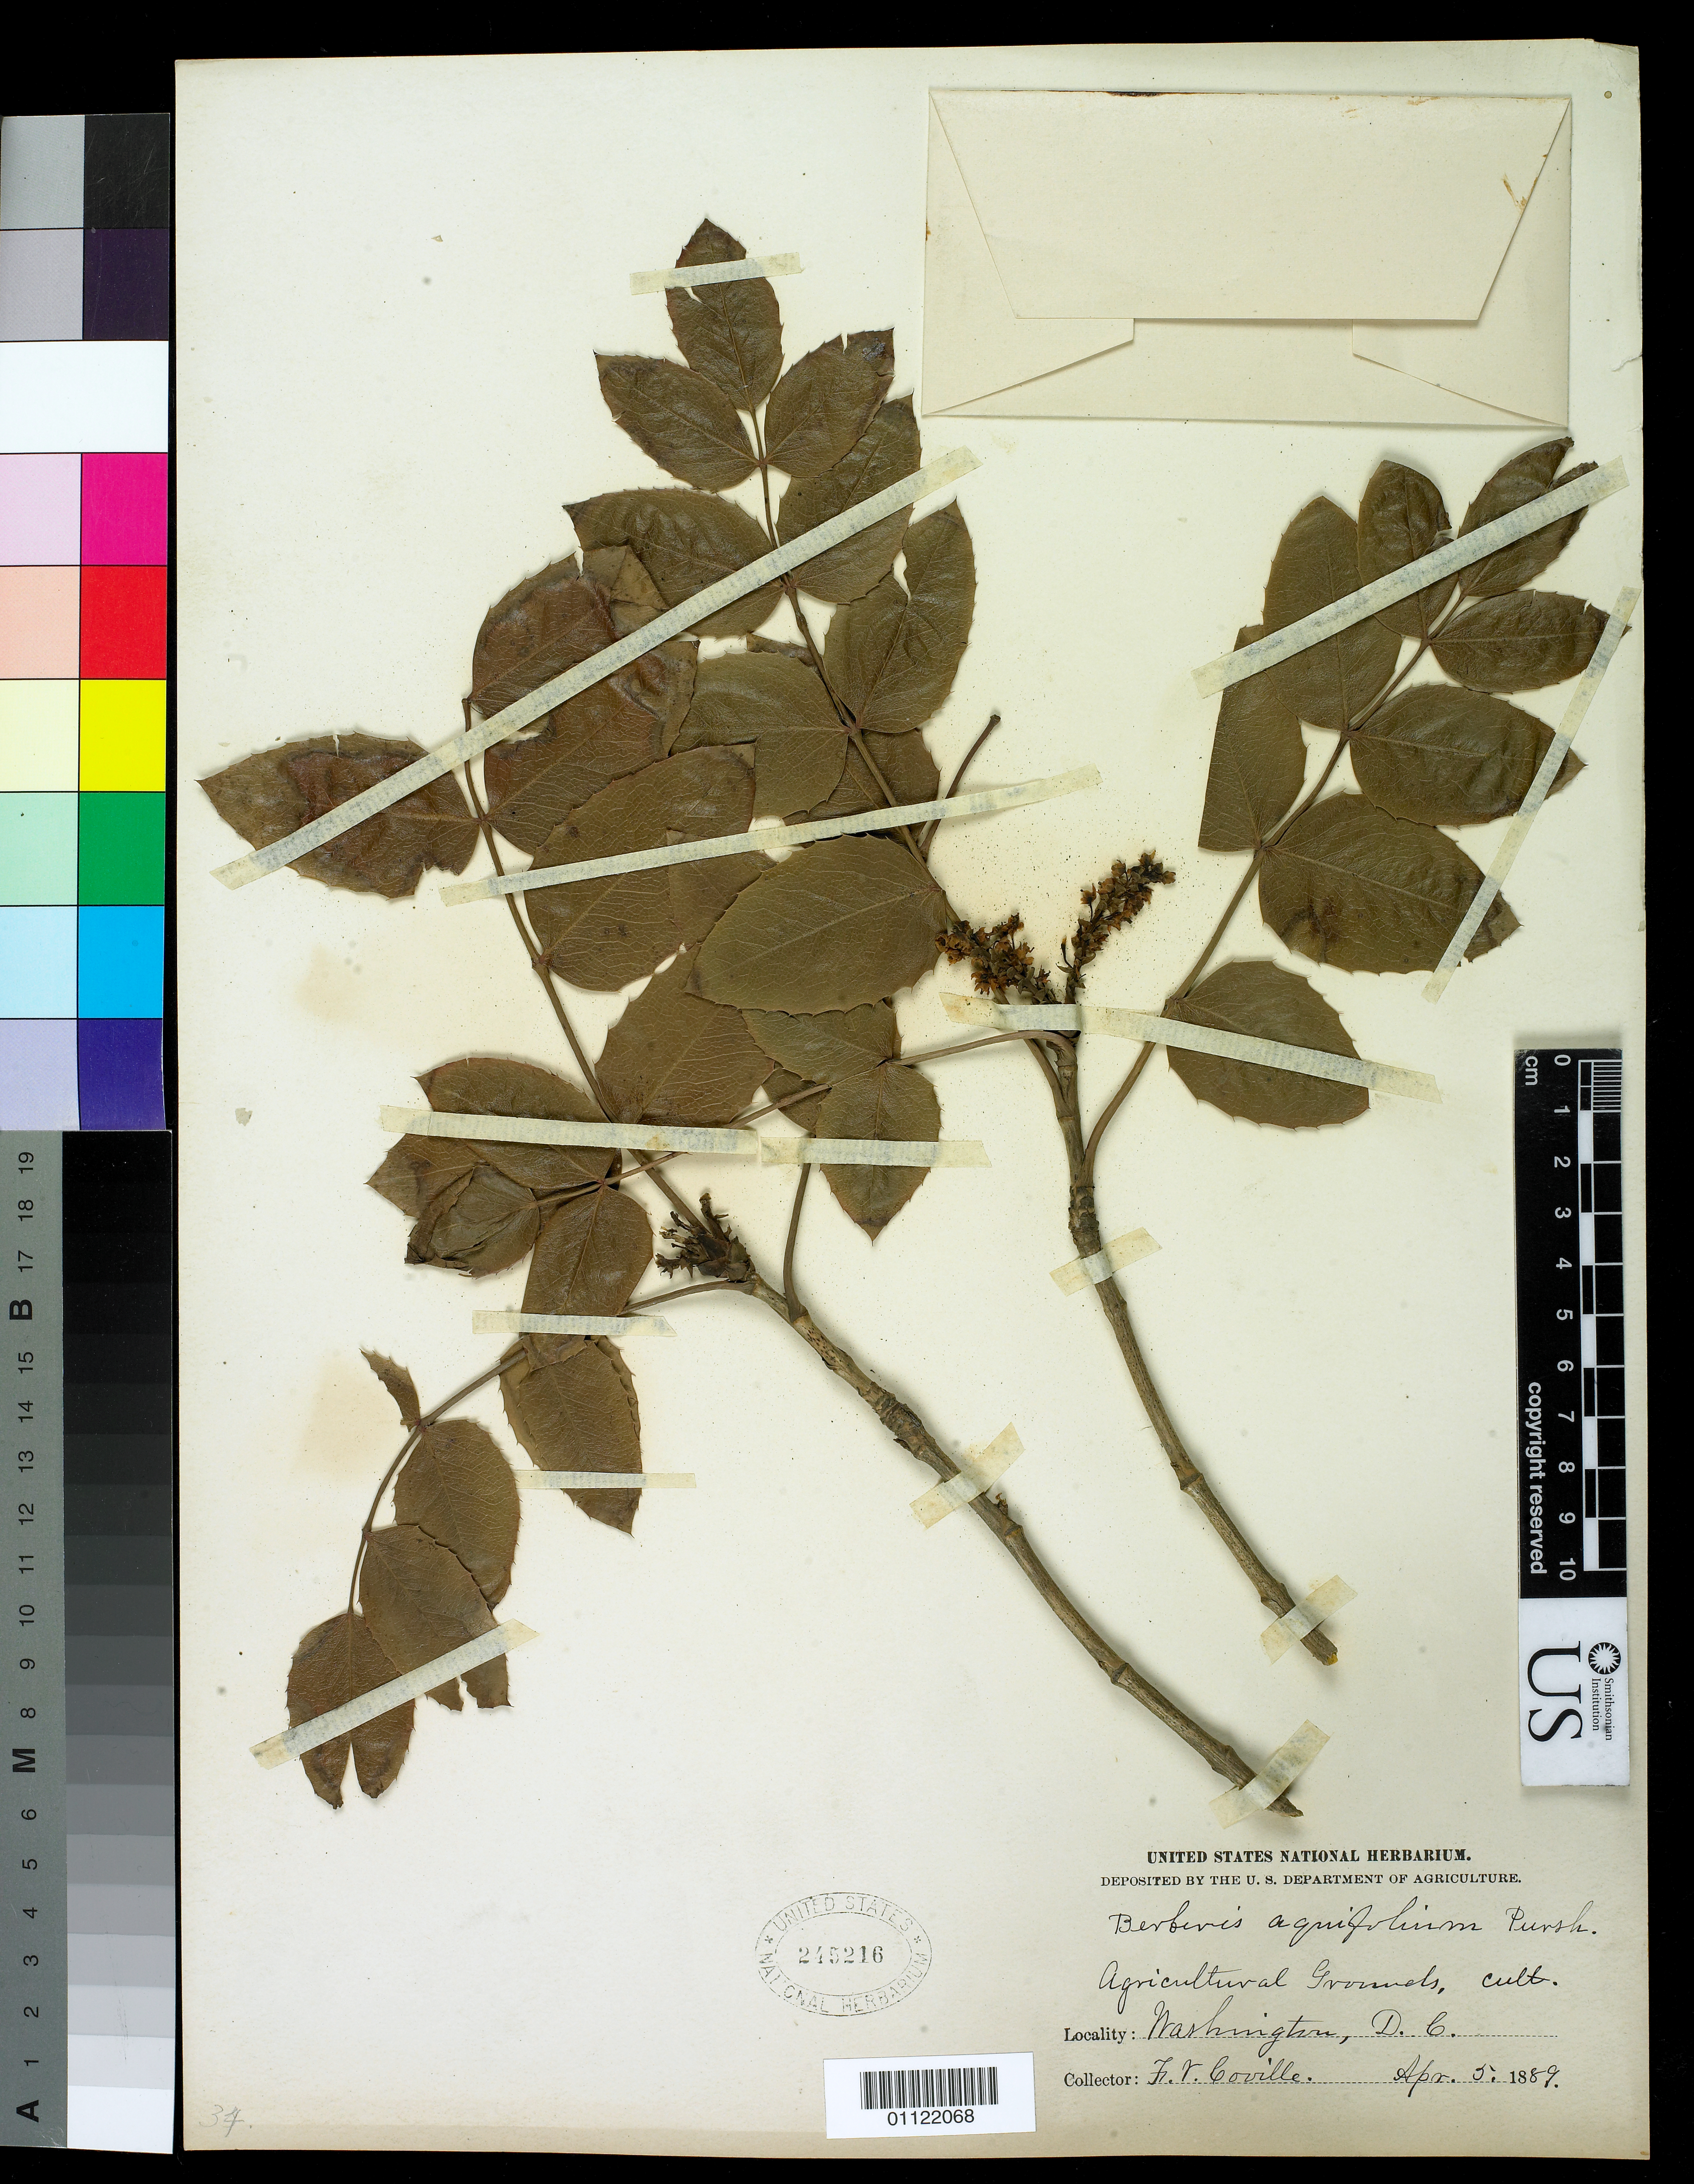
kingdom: Plantae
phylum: Tracheophyta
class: Magnoliopsida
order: Ranunculales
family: Berberidaceae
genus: Berberis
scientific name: Berberis aquifolium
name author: Pursh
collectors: F. V. Coville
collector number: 34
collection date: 1889-04-05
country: United States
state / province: District of Columbia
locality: Agricultural Grounds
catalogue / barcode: US 215216